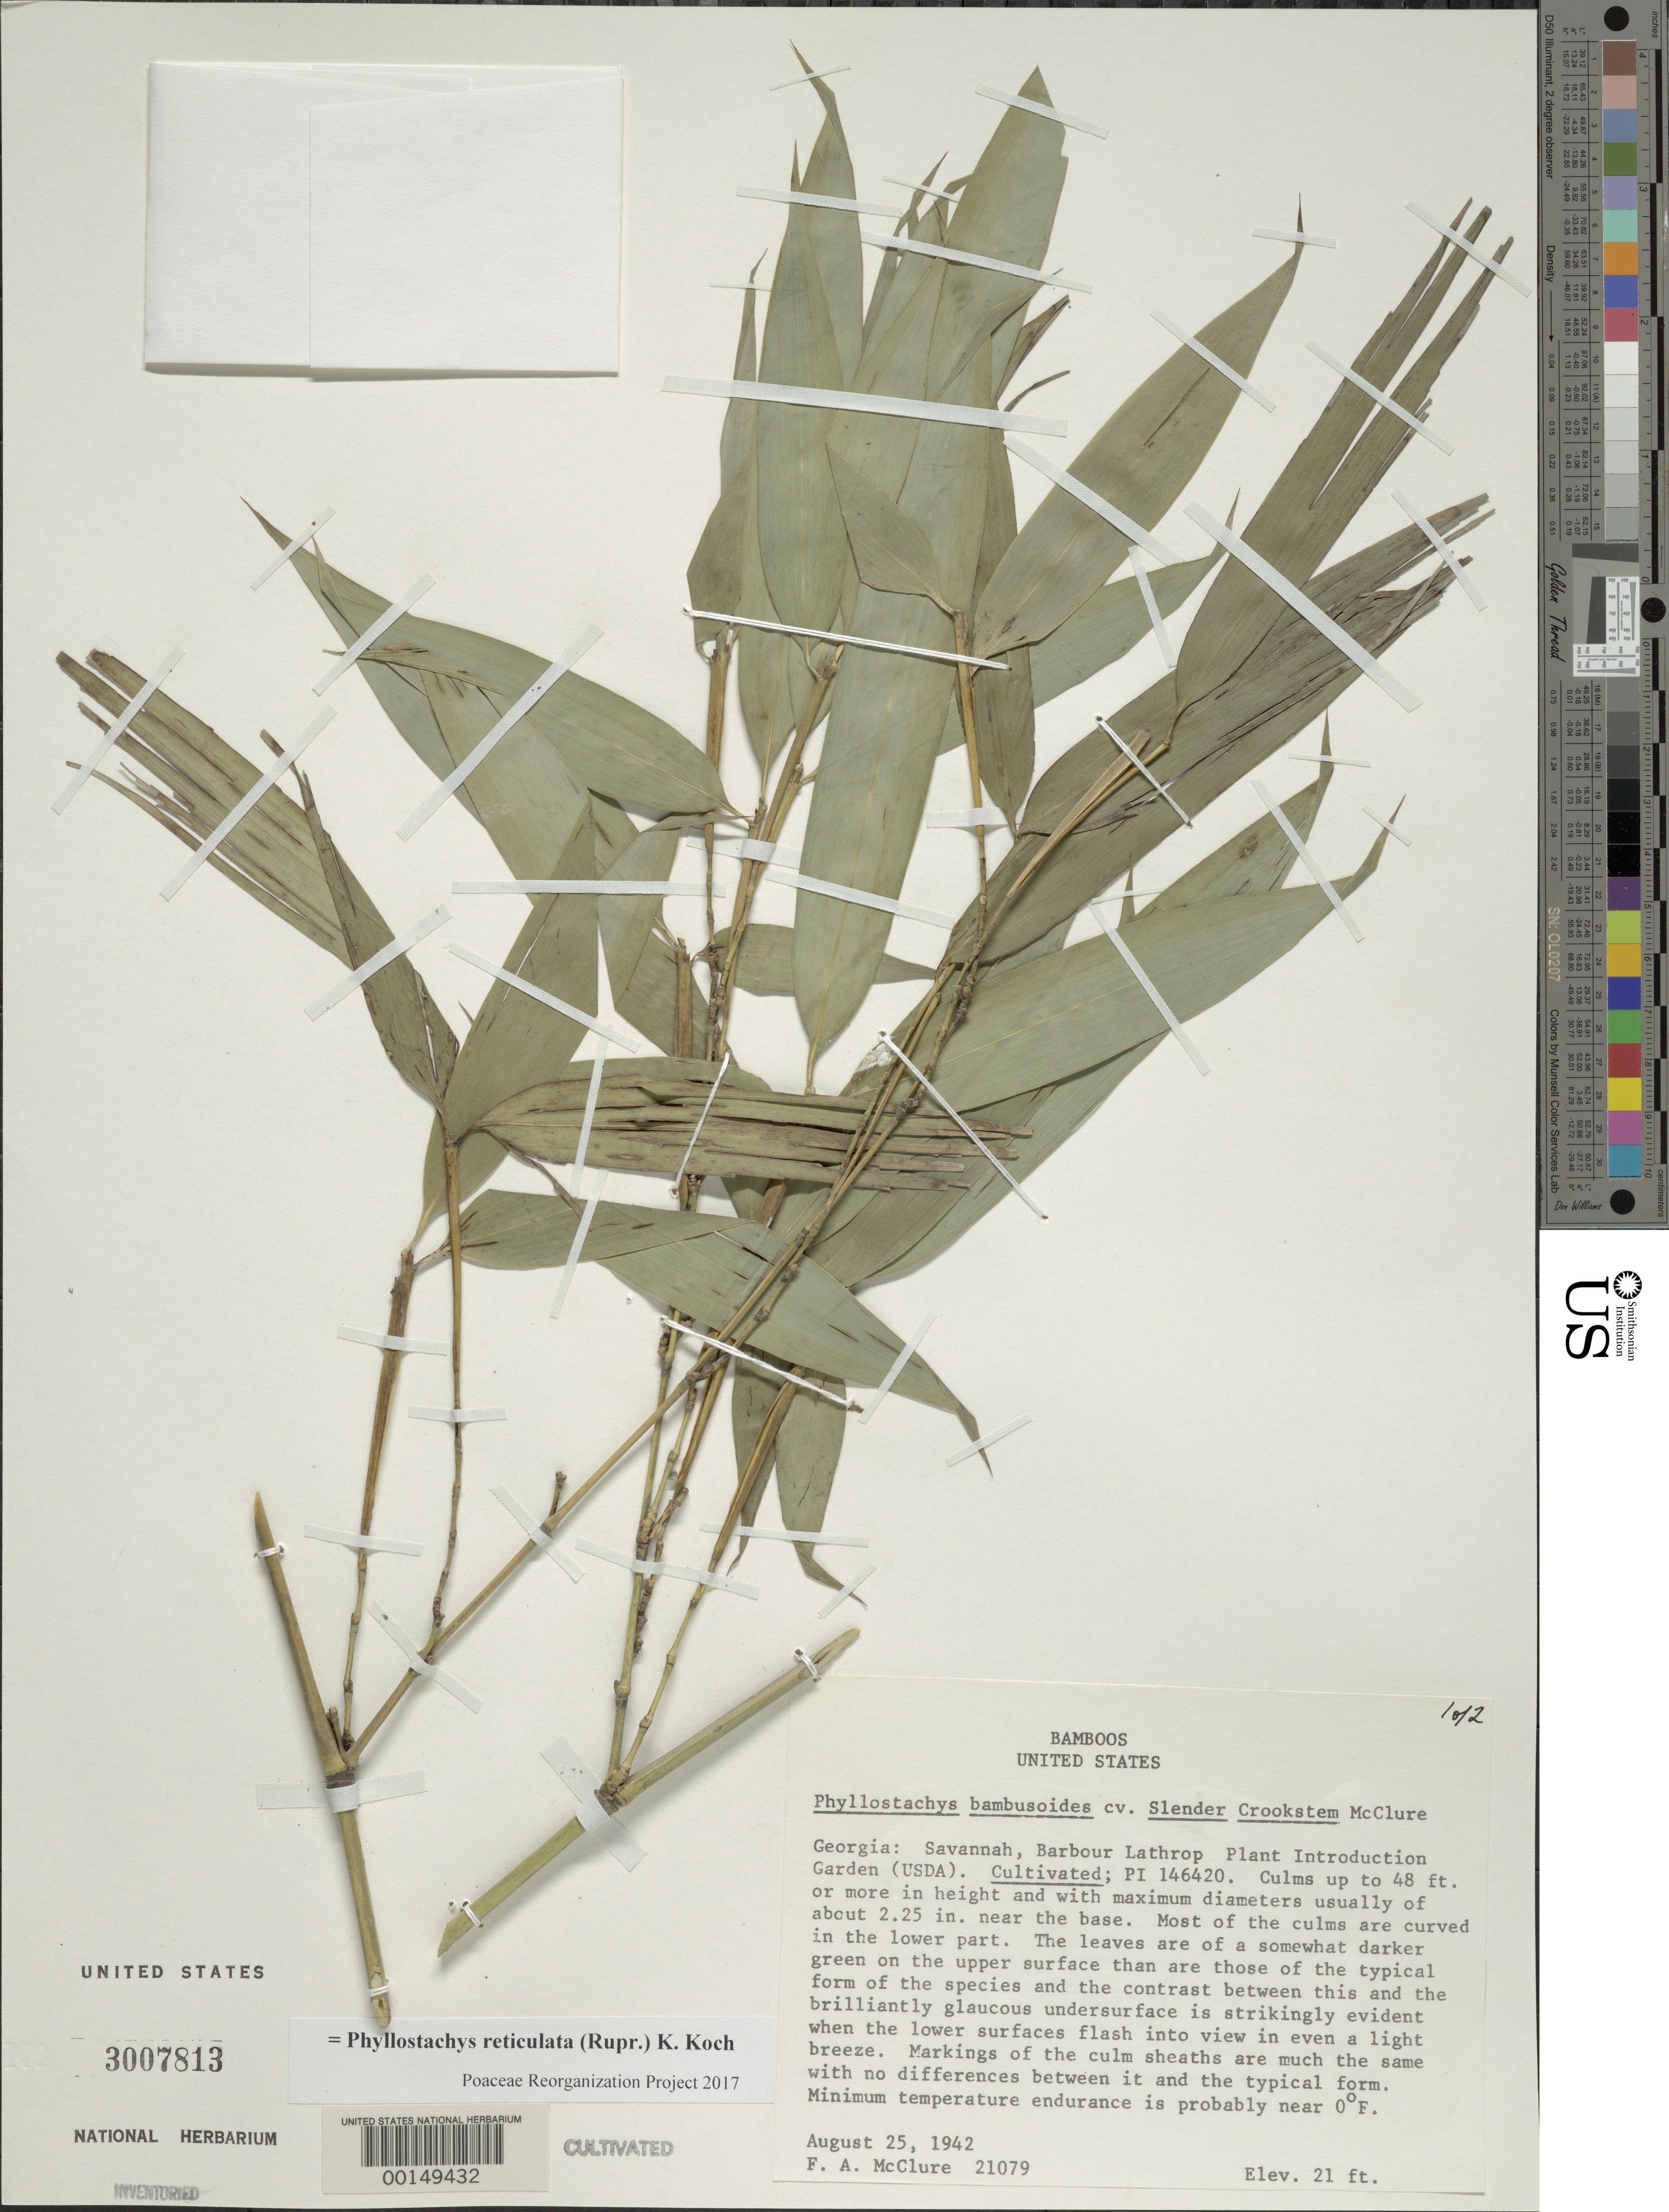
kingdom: Plantae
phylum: Tracheophyta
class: Liliopsida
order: Poales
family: Poaceae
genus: Phyllostachys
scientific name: Phyllostachys reticulata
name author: (Rupr.) K. Koch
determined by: Poaceae Reorganization Project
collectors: F. A. McClure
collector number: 21079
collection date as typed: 25 Aug 1942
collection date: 1942-08-25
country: United States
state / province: Georgia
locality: Savannah, barbour lathrop p.i. garden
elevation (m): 6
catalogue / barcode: US 3007813